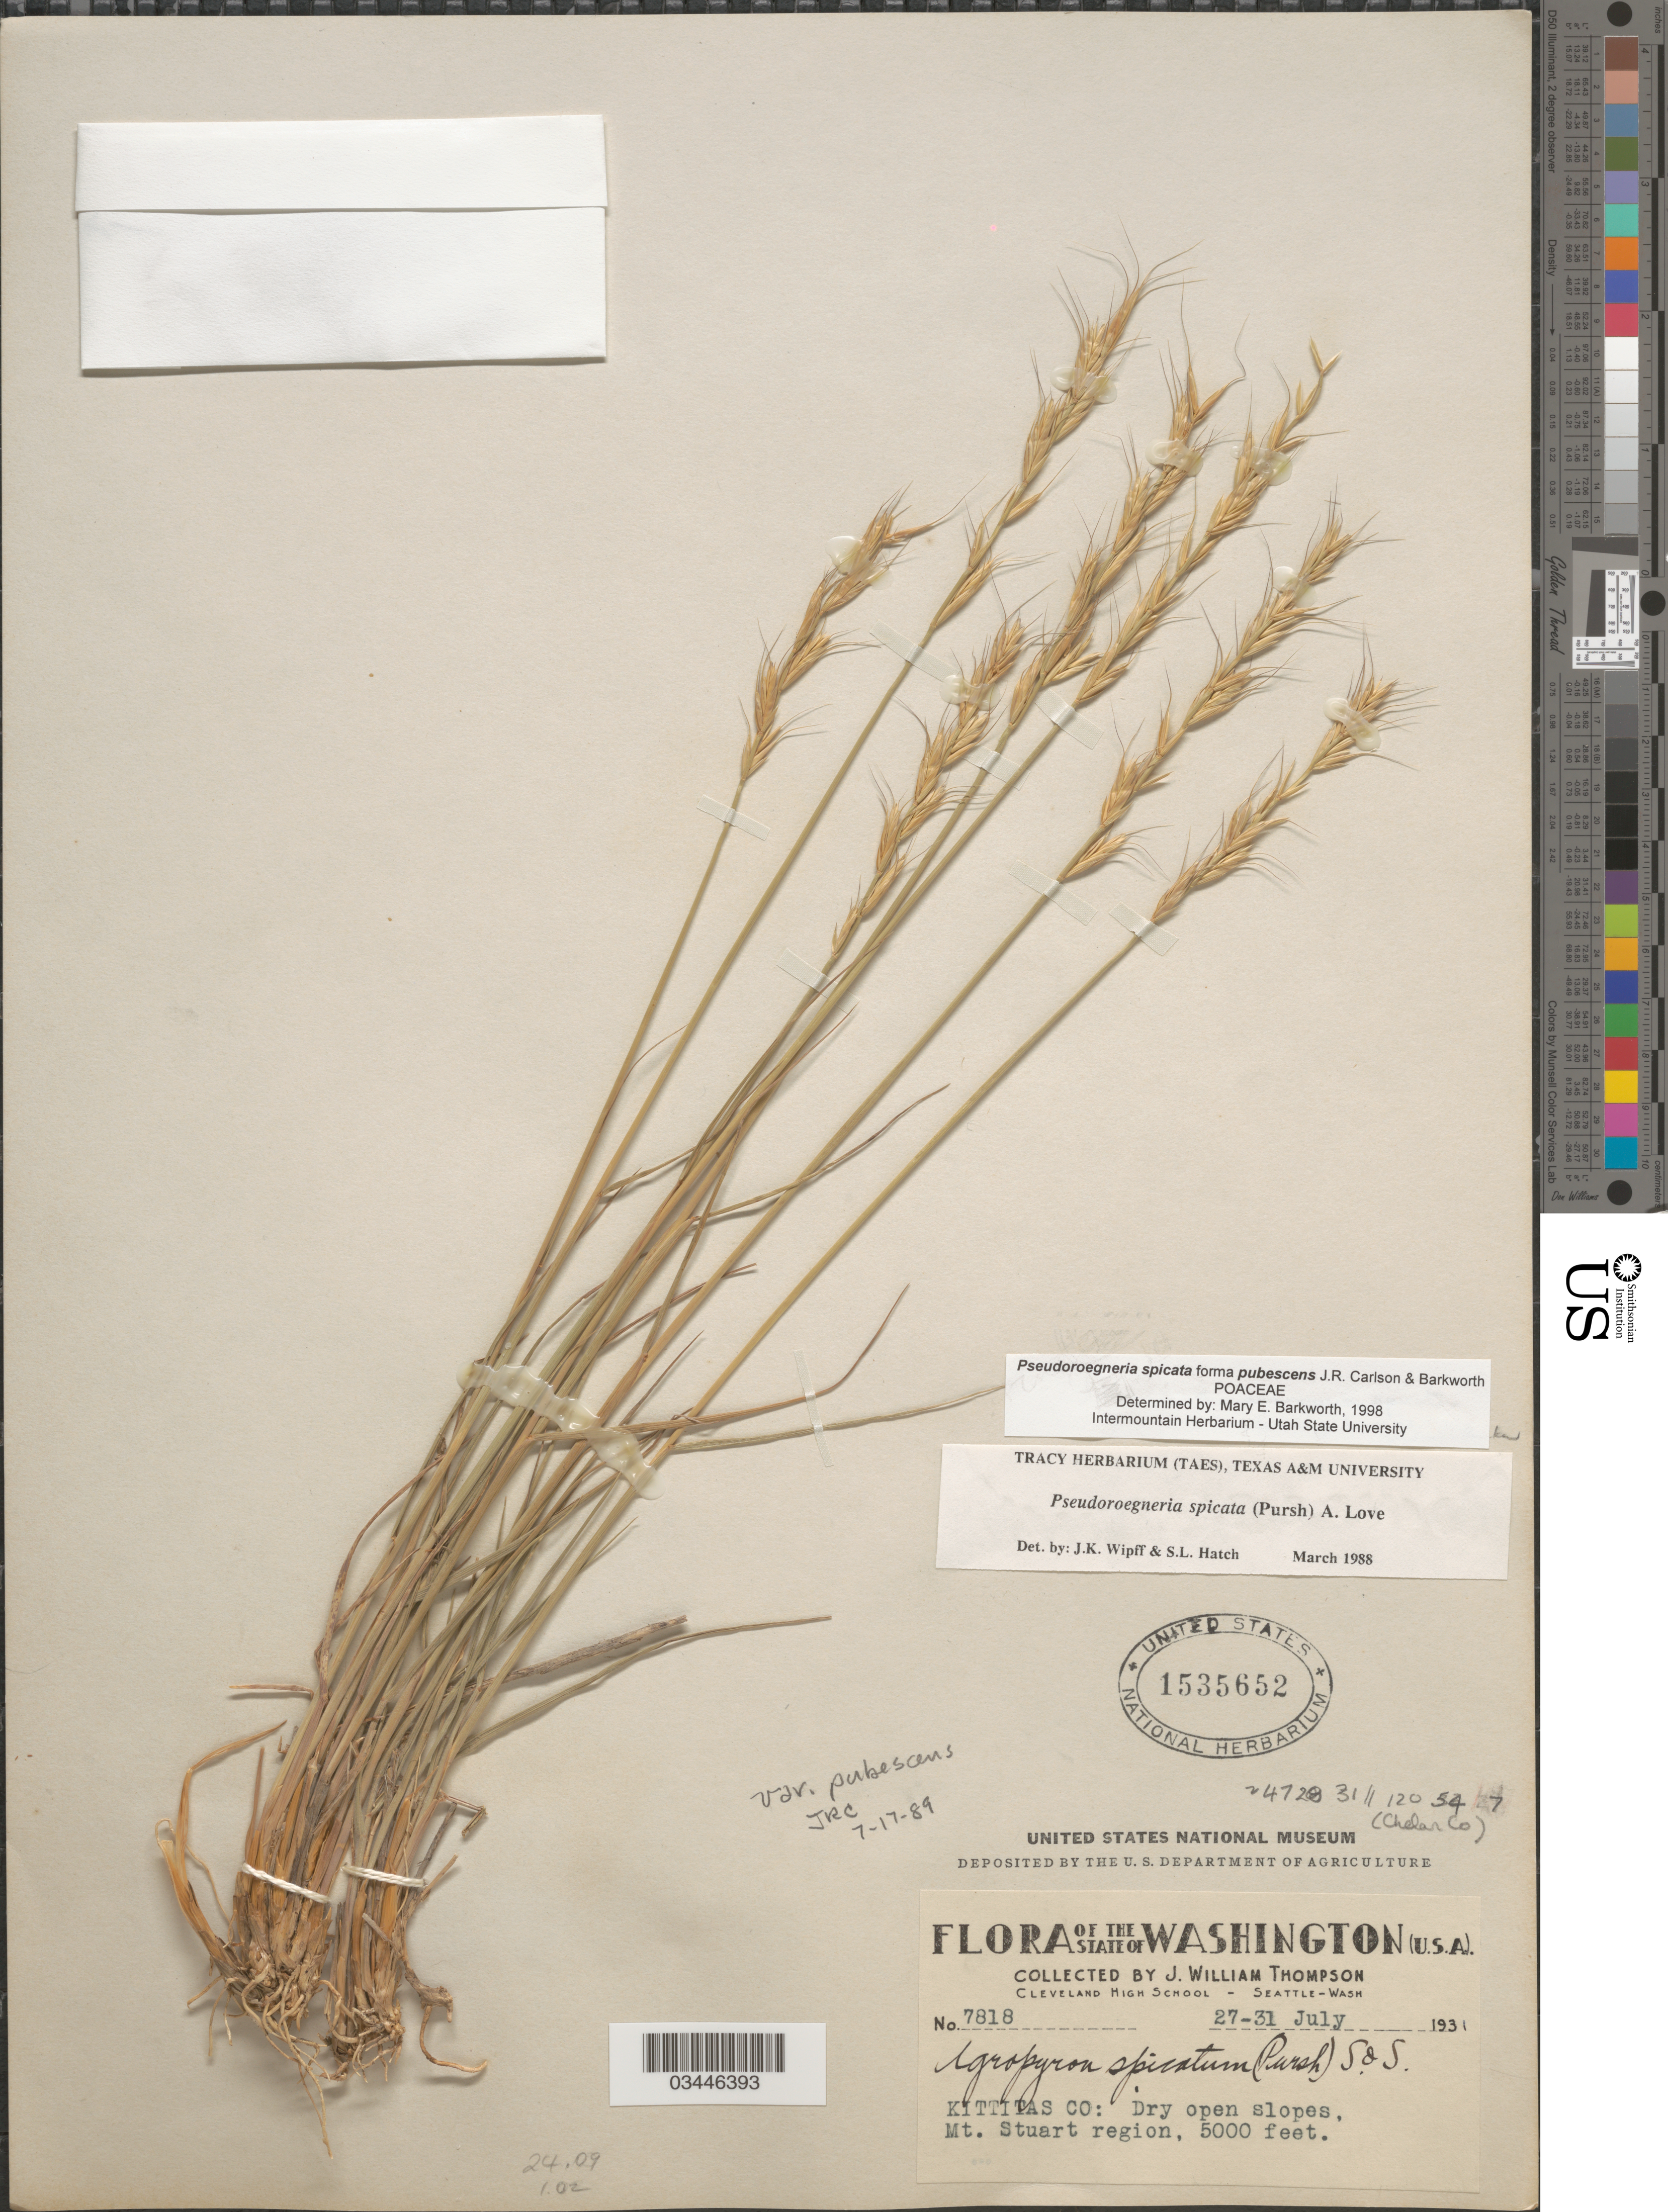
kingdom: Plantae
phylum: Tracheophyta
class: Liliopsida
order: Poales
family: Poaceae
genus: Pseudoroegneria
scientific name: Pseudoroegneria spicata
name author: (Pursh) Á. Löve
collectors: J. W. Thompson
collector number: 7818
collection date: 1931-07-27/1931-07-31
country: United States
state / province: Washington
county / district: Kittitas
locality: Kittitas Co: Dry open slopes, Mt. Stuart region. (Chelan Co).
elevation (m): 1524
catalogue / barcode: US 1535652